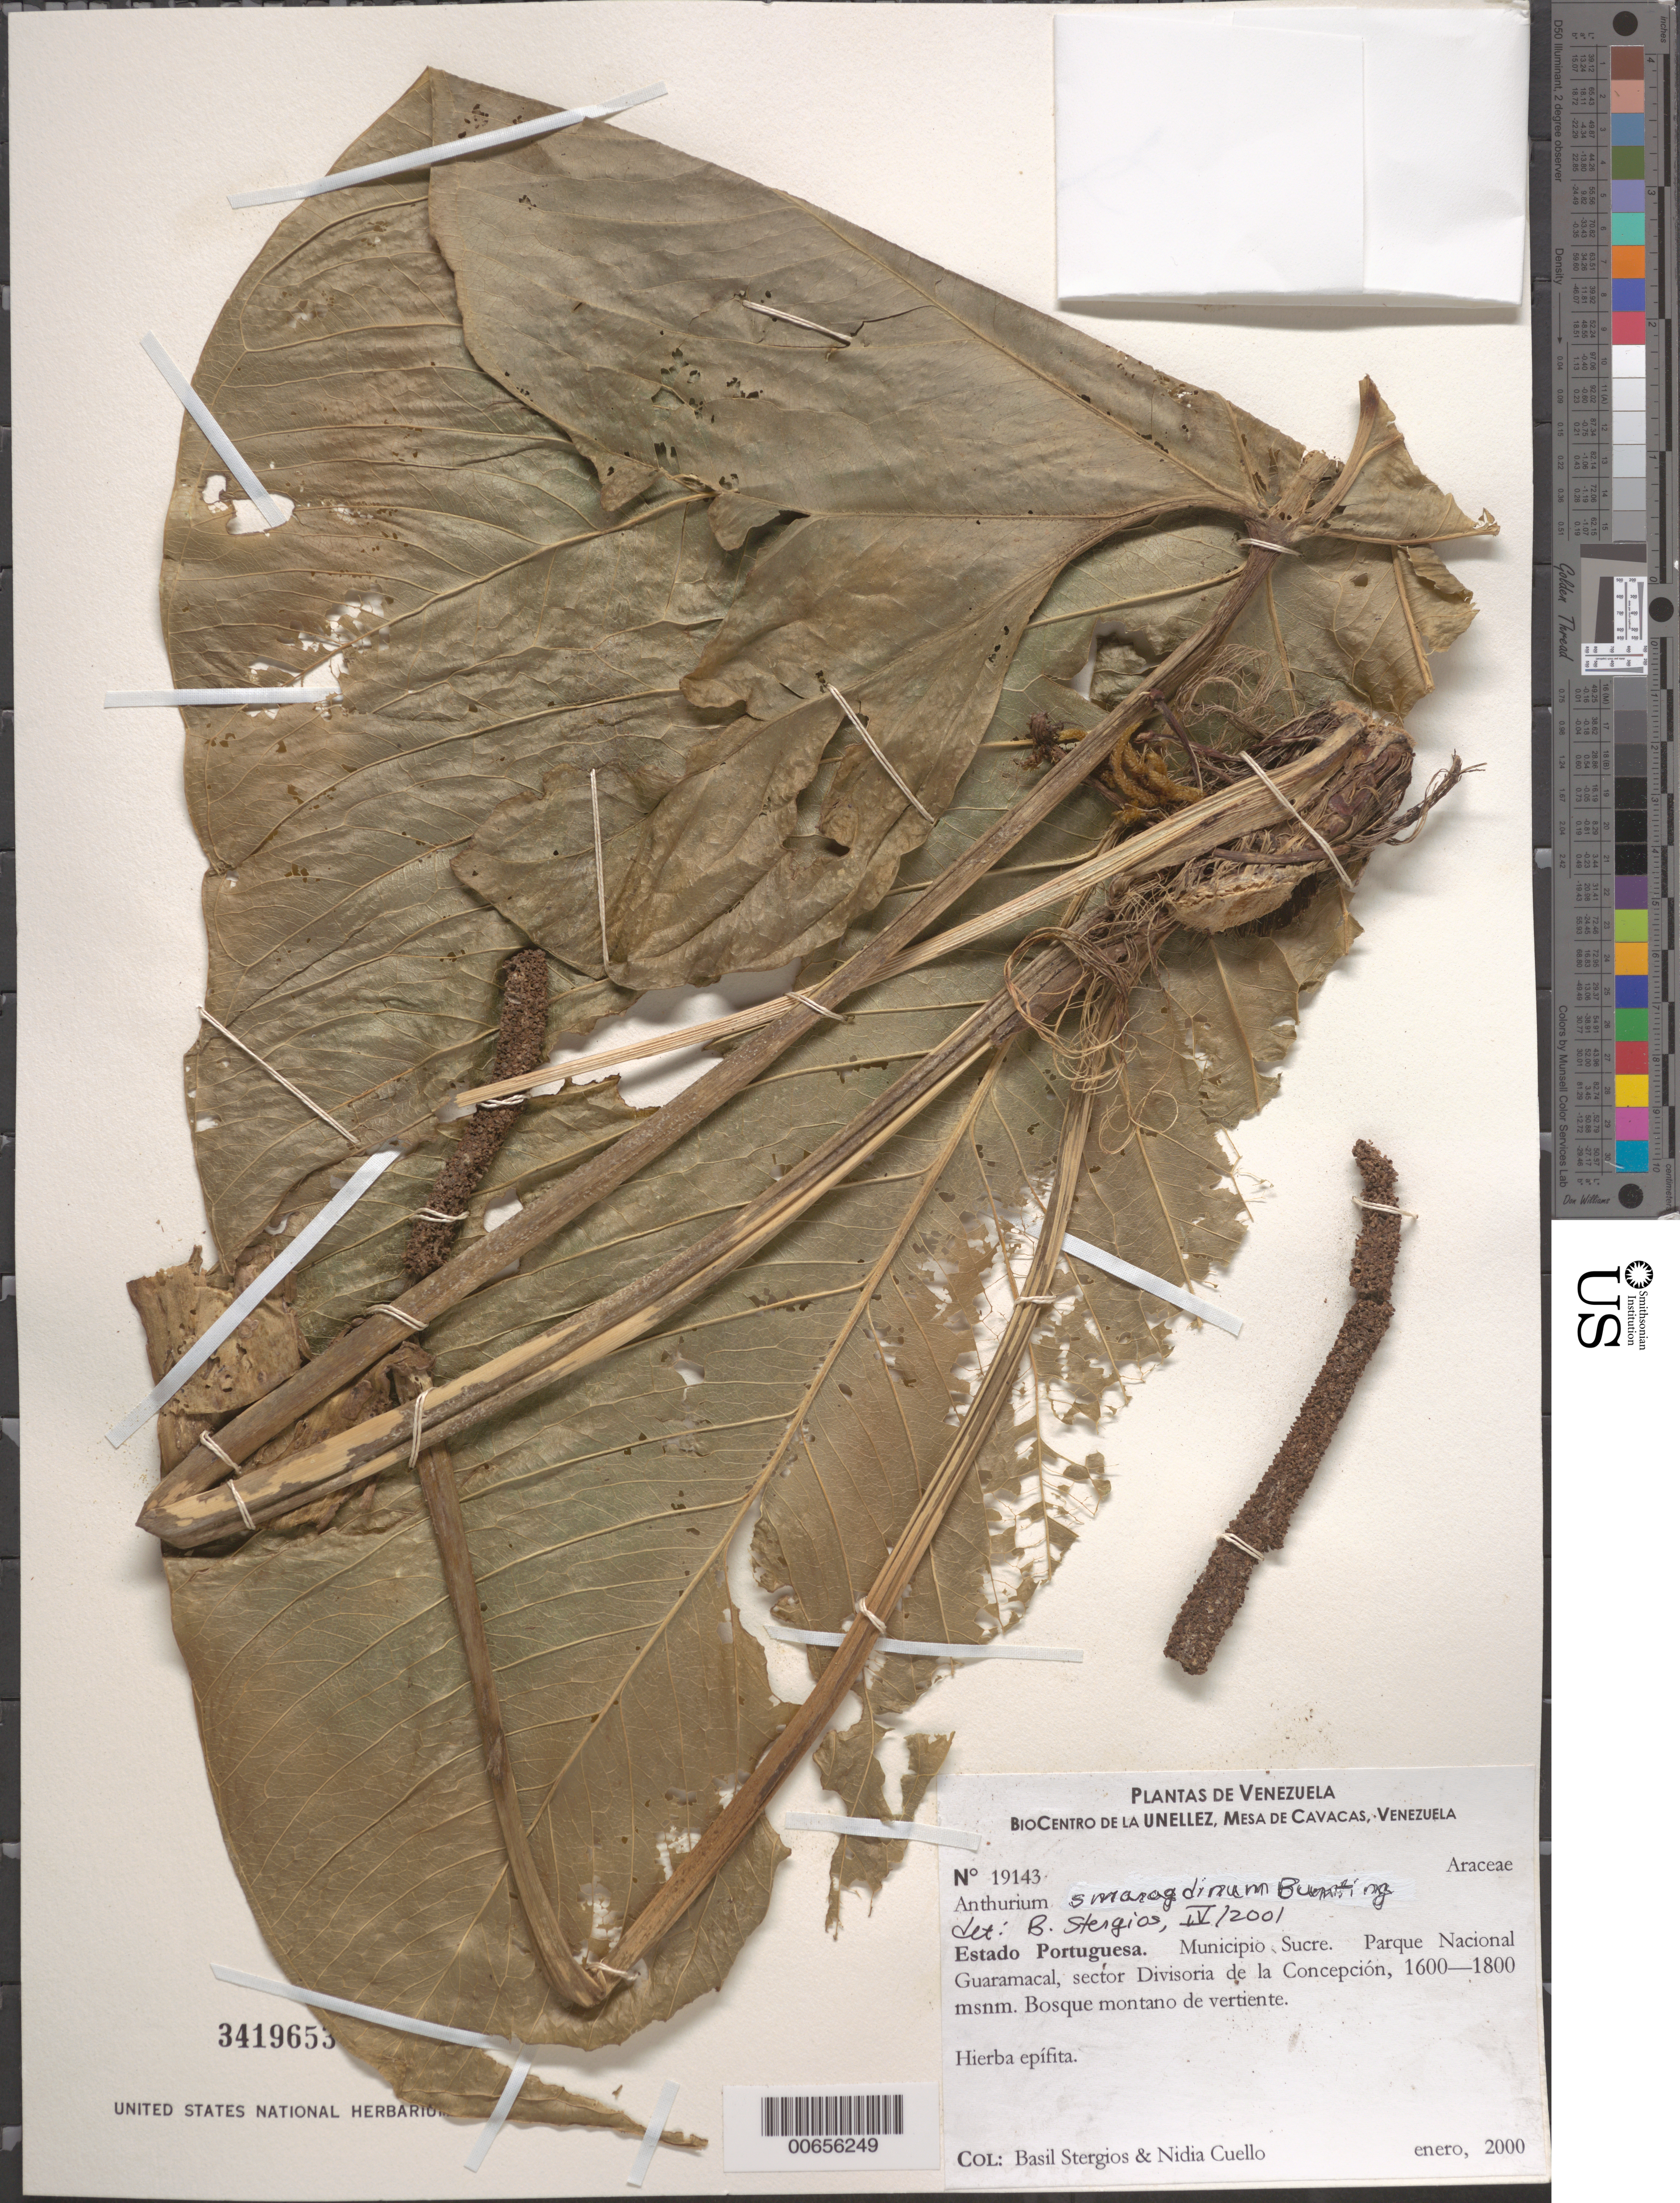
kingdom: Plantae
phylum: Tracheophyta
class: Liliopsida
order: Alismatales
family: Araceae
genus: Anthurium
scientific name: Anthurium smaragdinum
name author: G.S. Bunting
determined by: Stergios, B. G.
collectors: B. G. Stergios & N. L. Cuello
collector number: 19143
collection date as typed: Jan 2000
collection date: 2000-01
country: Venezuela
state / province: Portuguesa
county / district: Sucre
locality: Parque Nacional Guaramacal. Sector La Divisoria de la Concepción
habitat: Bosques montano de vertiente.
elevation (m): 1600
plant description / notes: PORT, US, VEN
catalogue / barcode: US 3419653